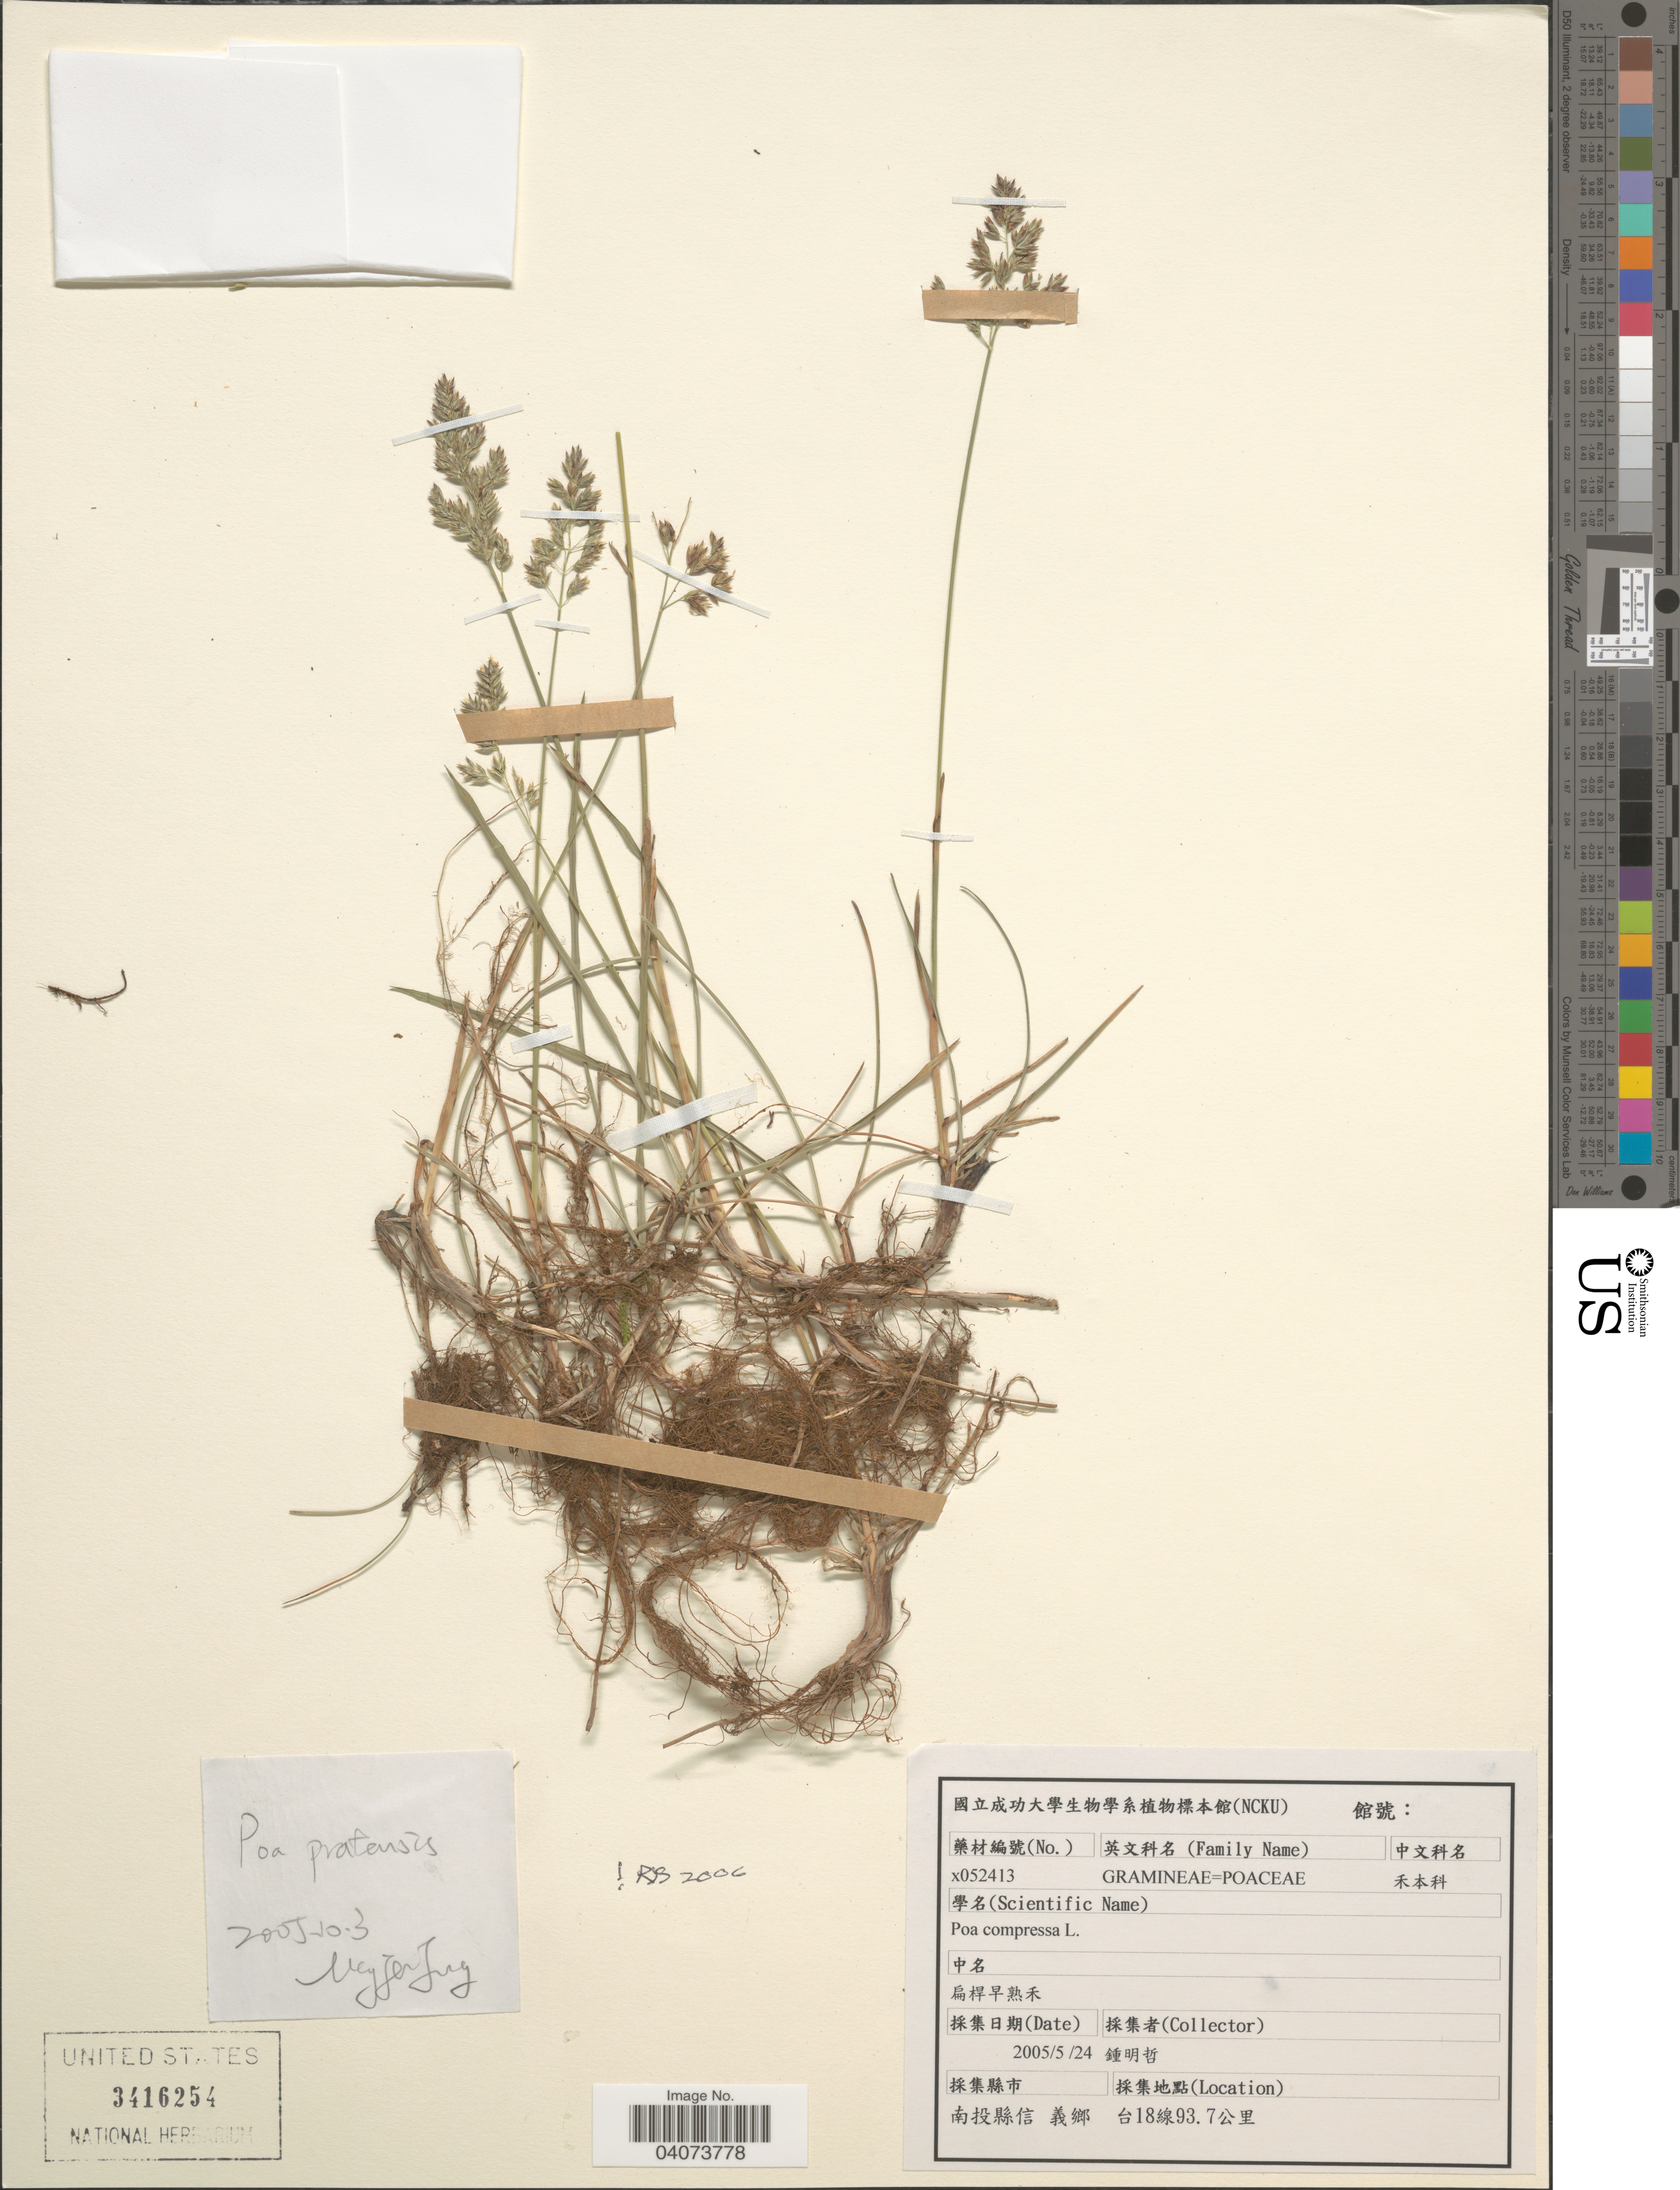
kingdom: Plantae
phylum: Tracheophyta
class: Liliopsida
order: Poales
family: Poaceae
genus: Poa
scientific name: Poa pratensis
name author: L.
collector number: x052413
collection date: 2005-05-24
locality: X.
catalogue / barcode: US 3416254